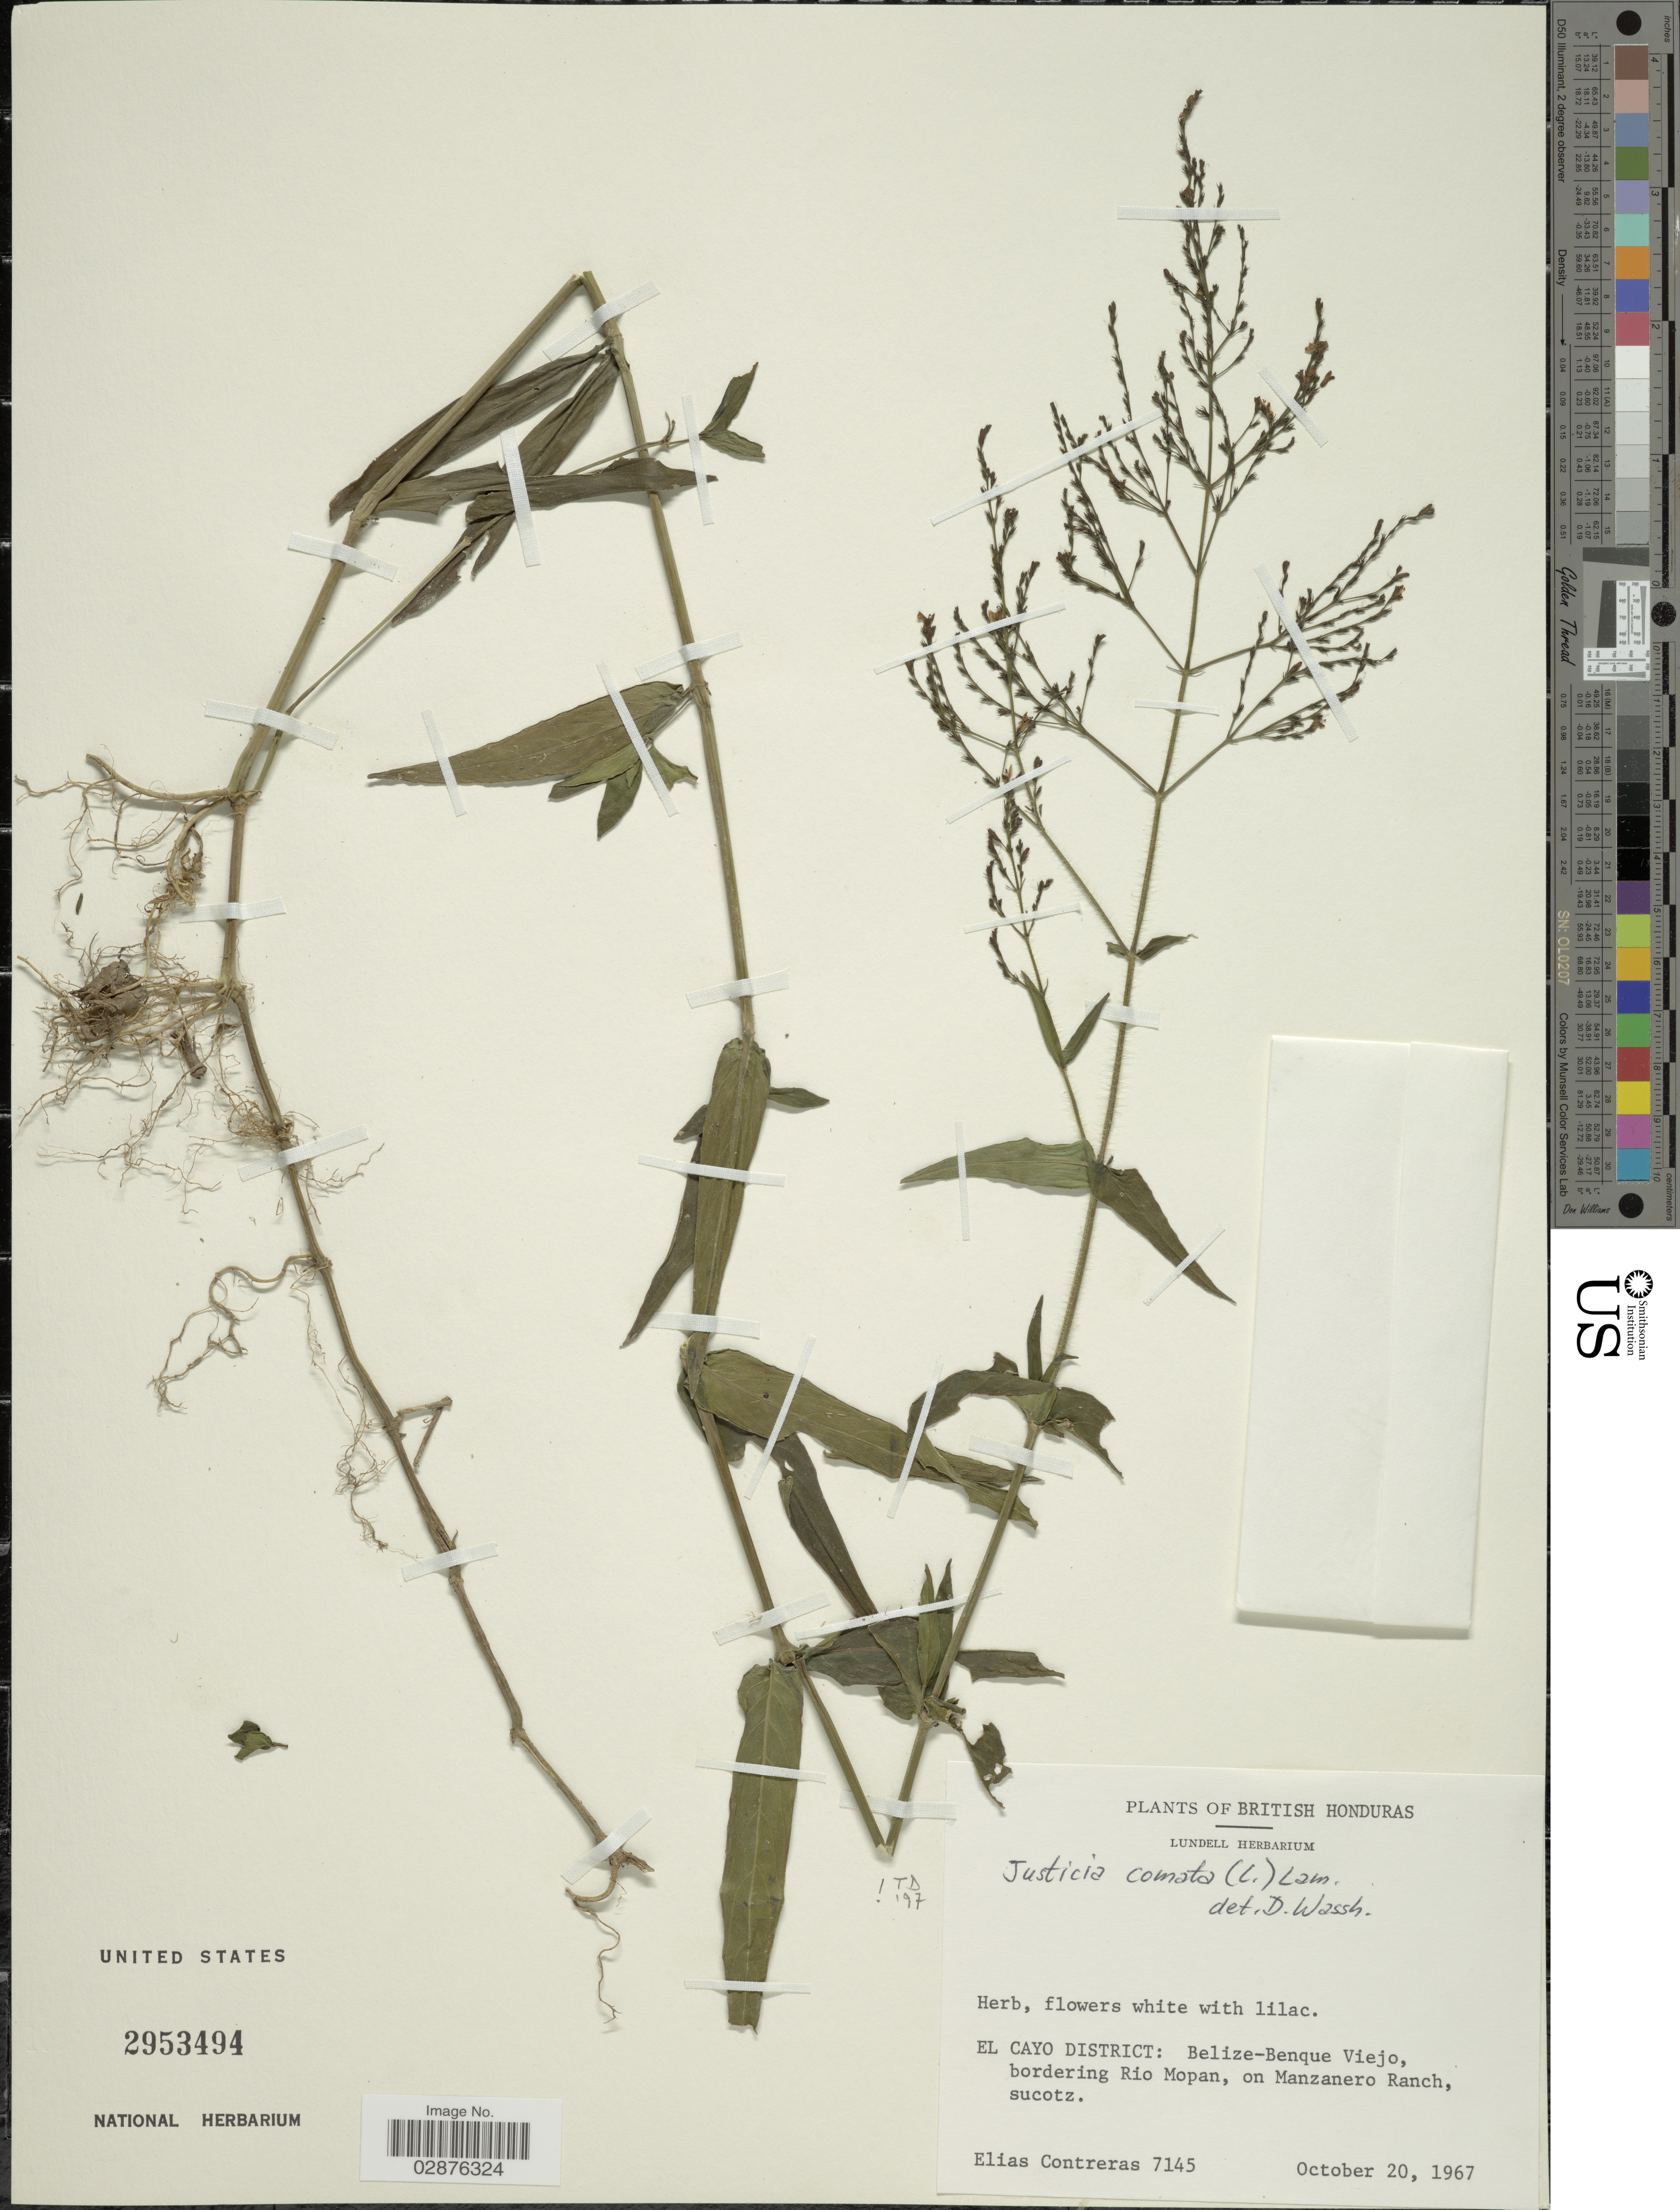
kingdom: Plantae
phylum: Tracheophyta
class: Magnoliopsida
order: Lamiales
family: Acanthaceae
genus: Justicia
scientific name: Justicia comata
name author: (L.) Lam.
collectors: E. Contreras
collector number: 7145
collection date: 1967-10-20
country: Belize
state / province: Cayo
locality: British Hondruas, El Cayo District: Belize-Benque Viejo, bordering Rio Mopan, on Manzanero Ranch, sucotz.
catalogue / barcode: US 2953494